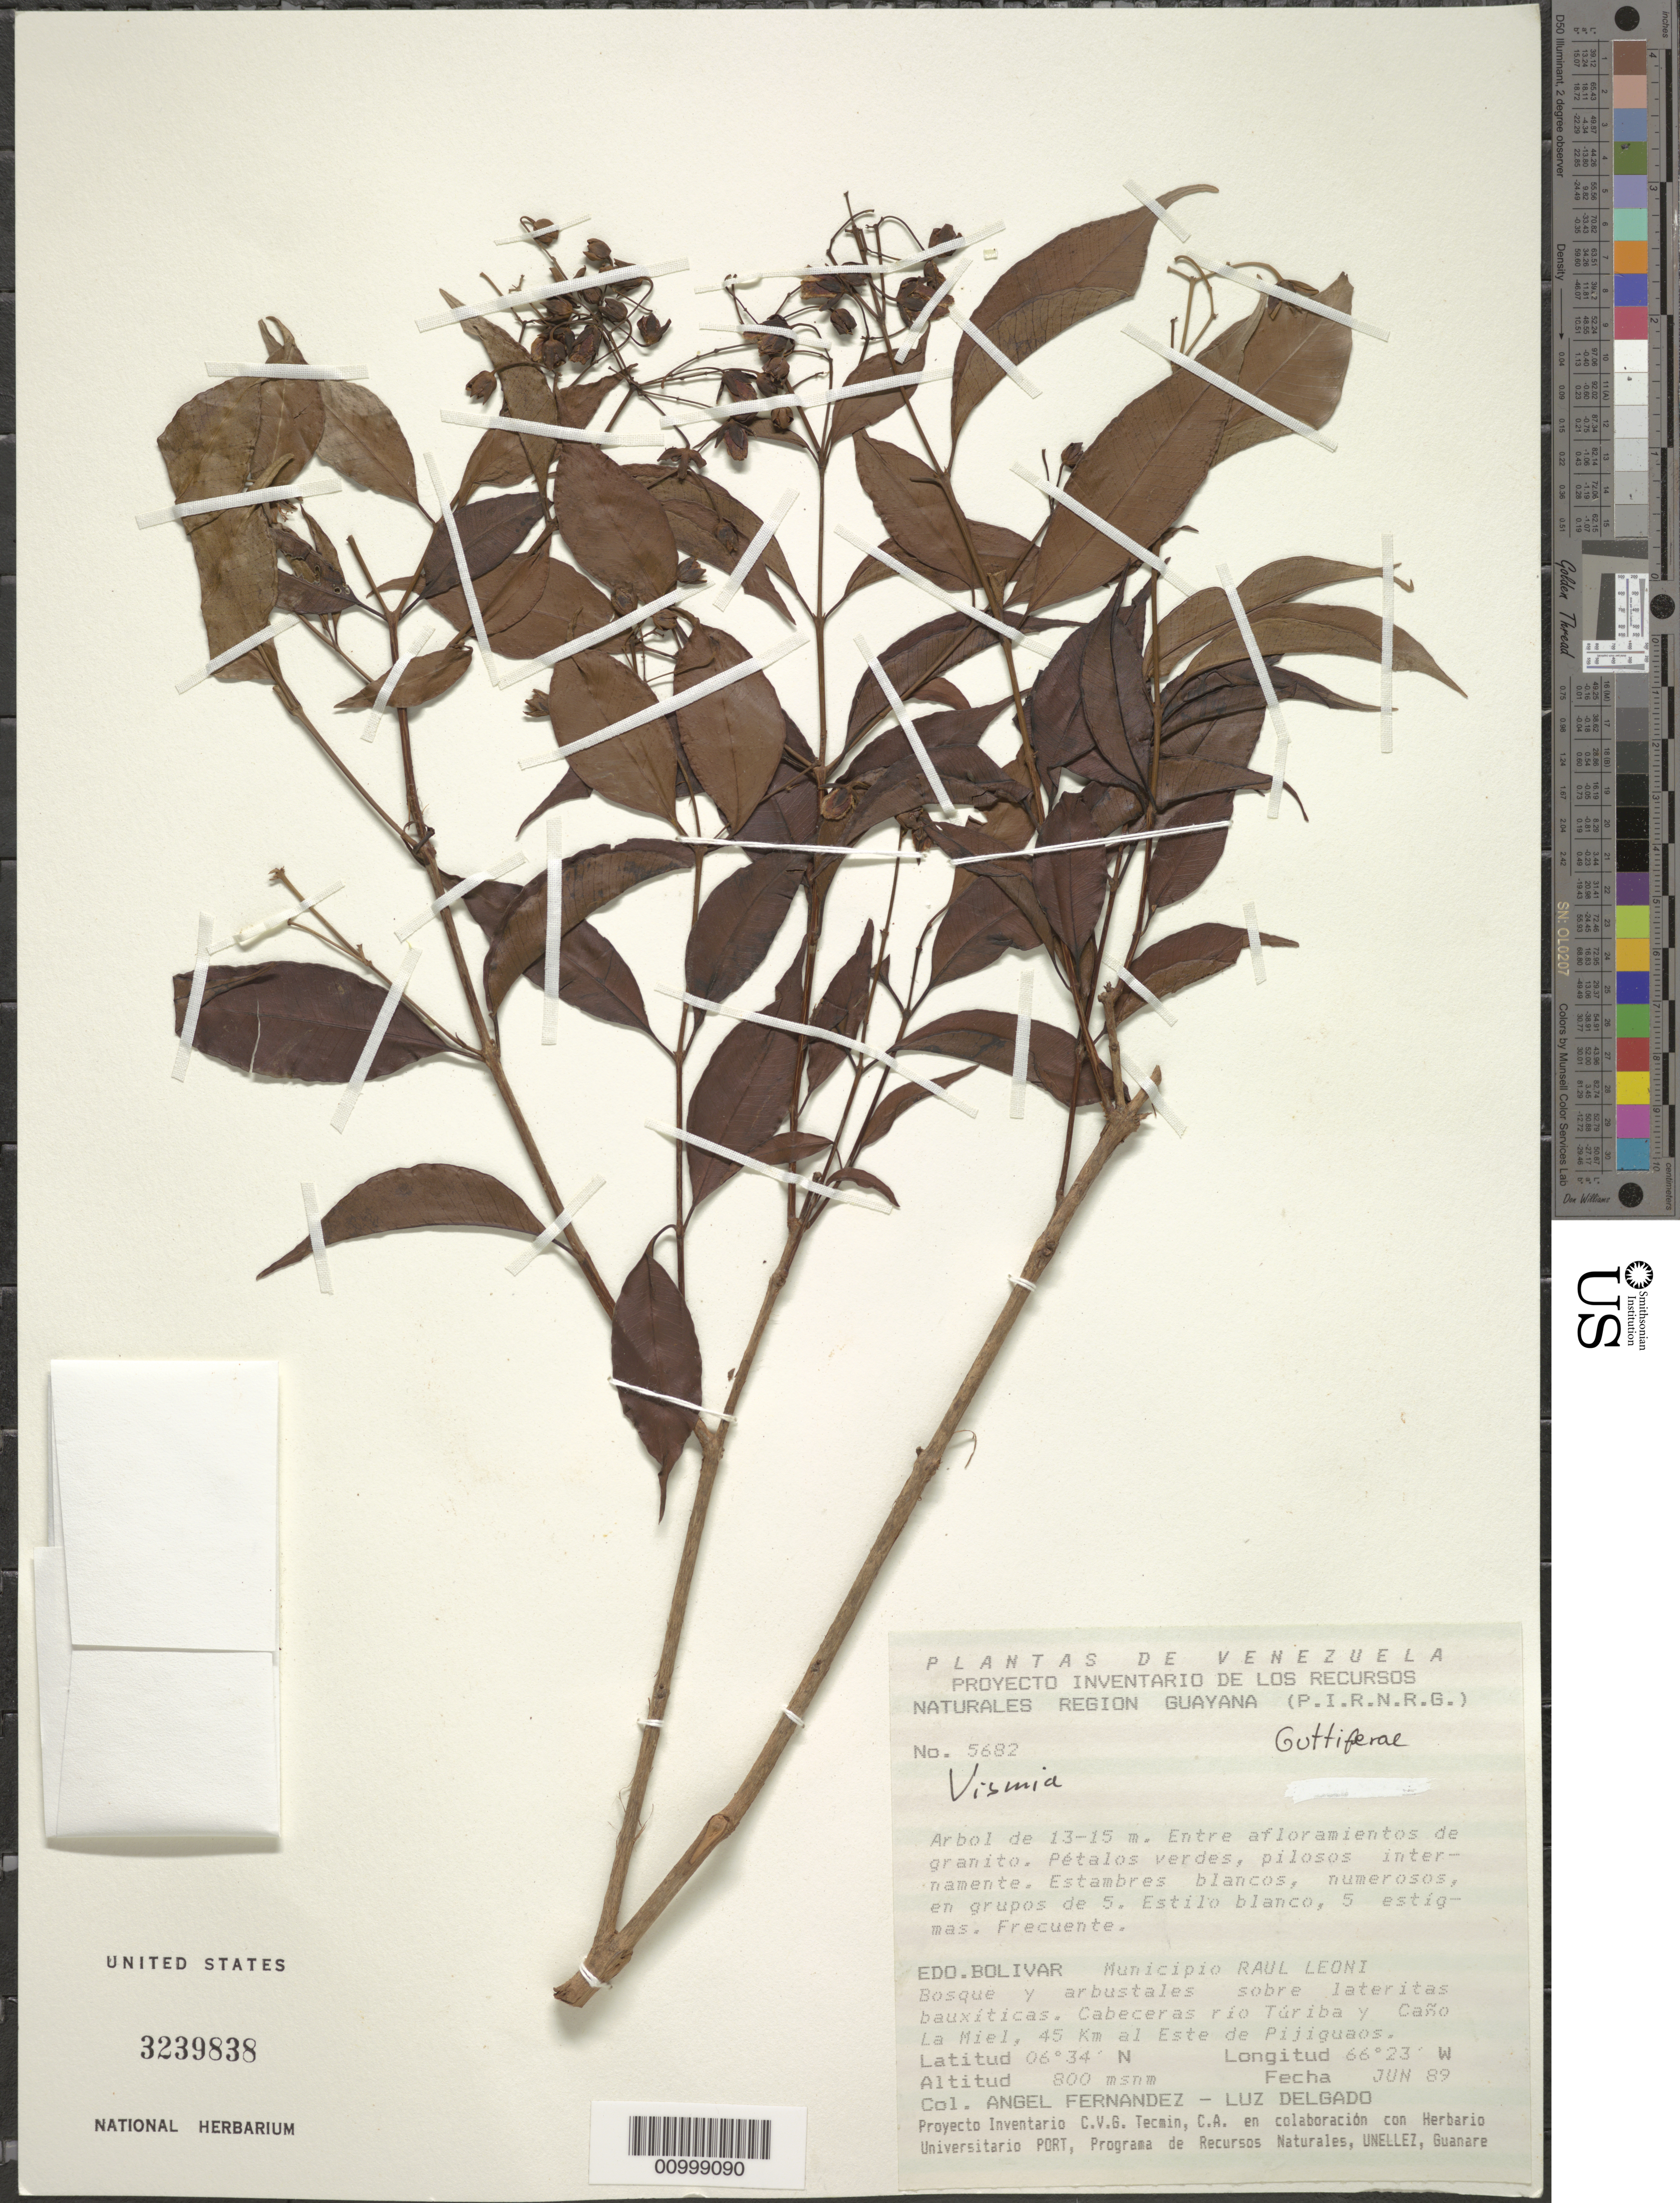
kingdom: Plantae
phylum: Tracheophyta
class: Magnoliopsida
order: Malpighiales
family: Hypericaceae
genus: Vismia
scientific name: Vismia sp.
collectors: A. Fernández & L. Delgado V.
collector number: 5682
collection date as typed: Jun-89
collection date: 1989-06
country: Venezuela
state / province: Bolívar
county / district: Angostura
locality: Municipio Raúl Leoni [=Angostura]. Cabeceras rio Turbia y Cano La Miel, 45 km al E de Pijiguaos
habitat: Bosque y arbustales sobre lateritas bauxiticas.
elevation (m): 800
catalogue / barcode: US 3239838